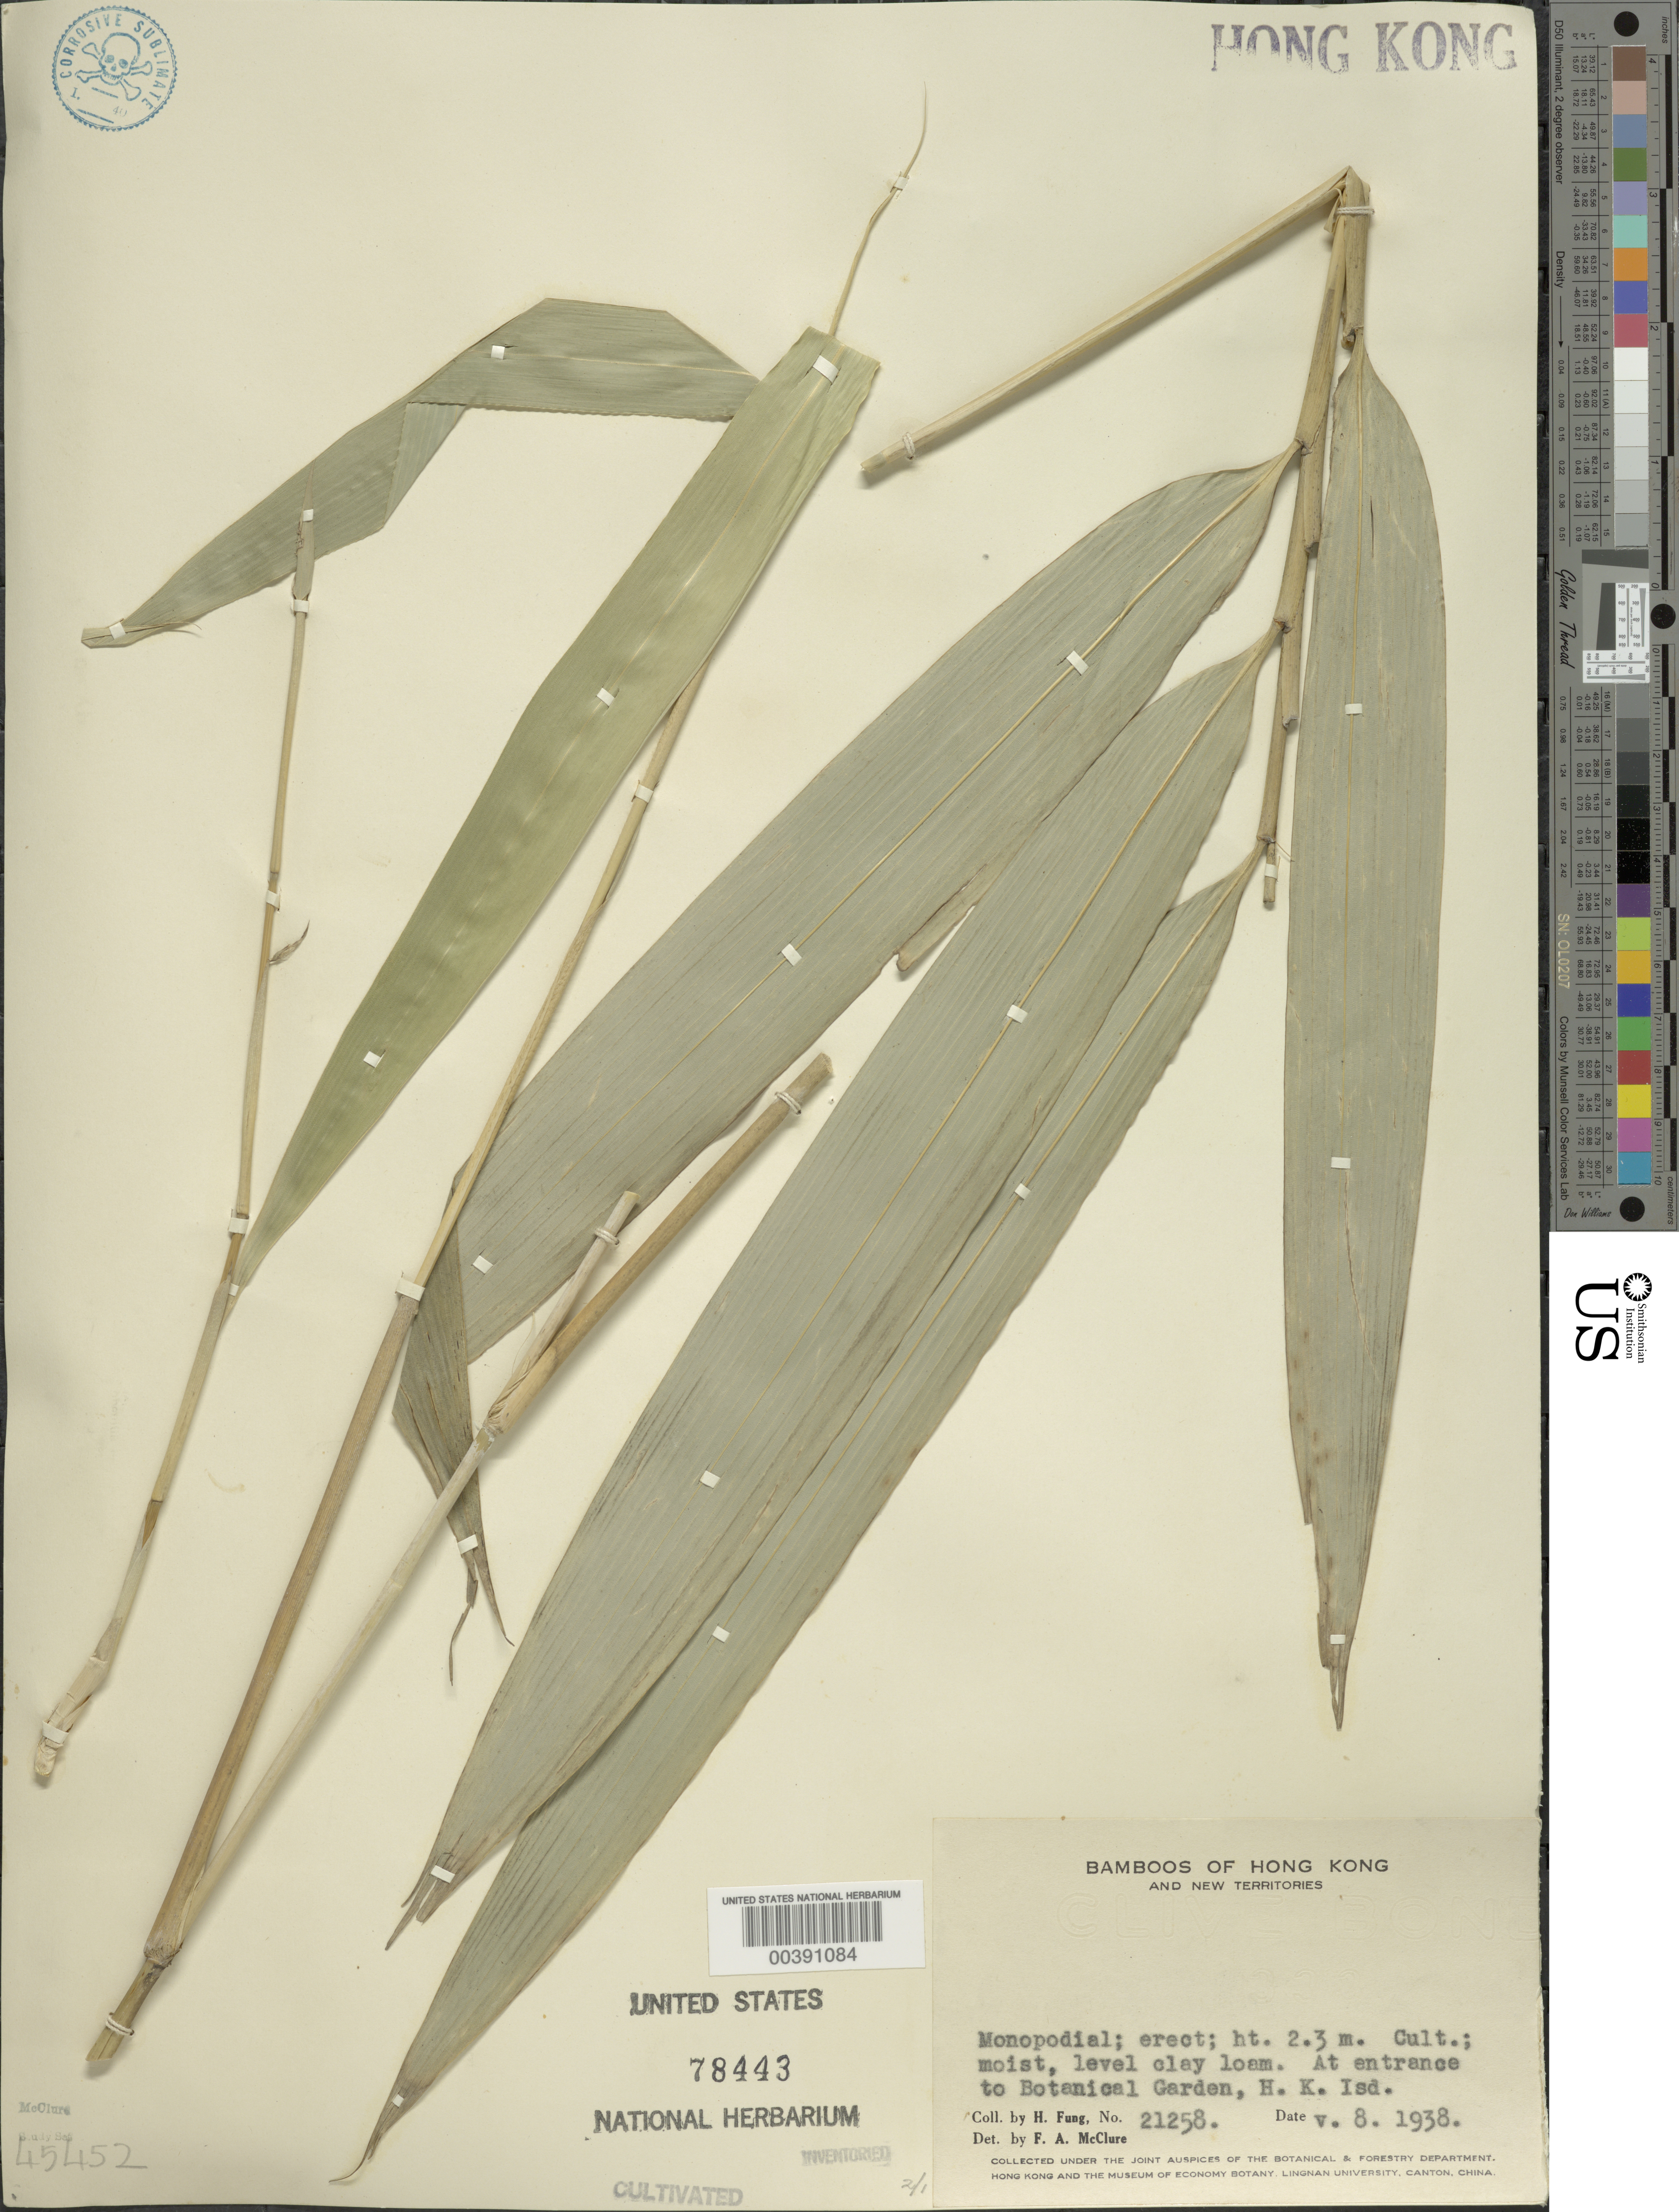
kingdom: Plantae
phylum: Tracheophyta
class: Liliopsida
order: Poales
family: Poaceae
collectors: H. L. Fung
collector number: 21258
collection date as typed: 08 May 1938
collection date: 1938-05-08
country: China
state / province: Hong Kong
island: Hong Kong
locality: Botanic garden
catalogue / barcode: US 78443